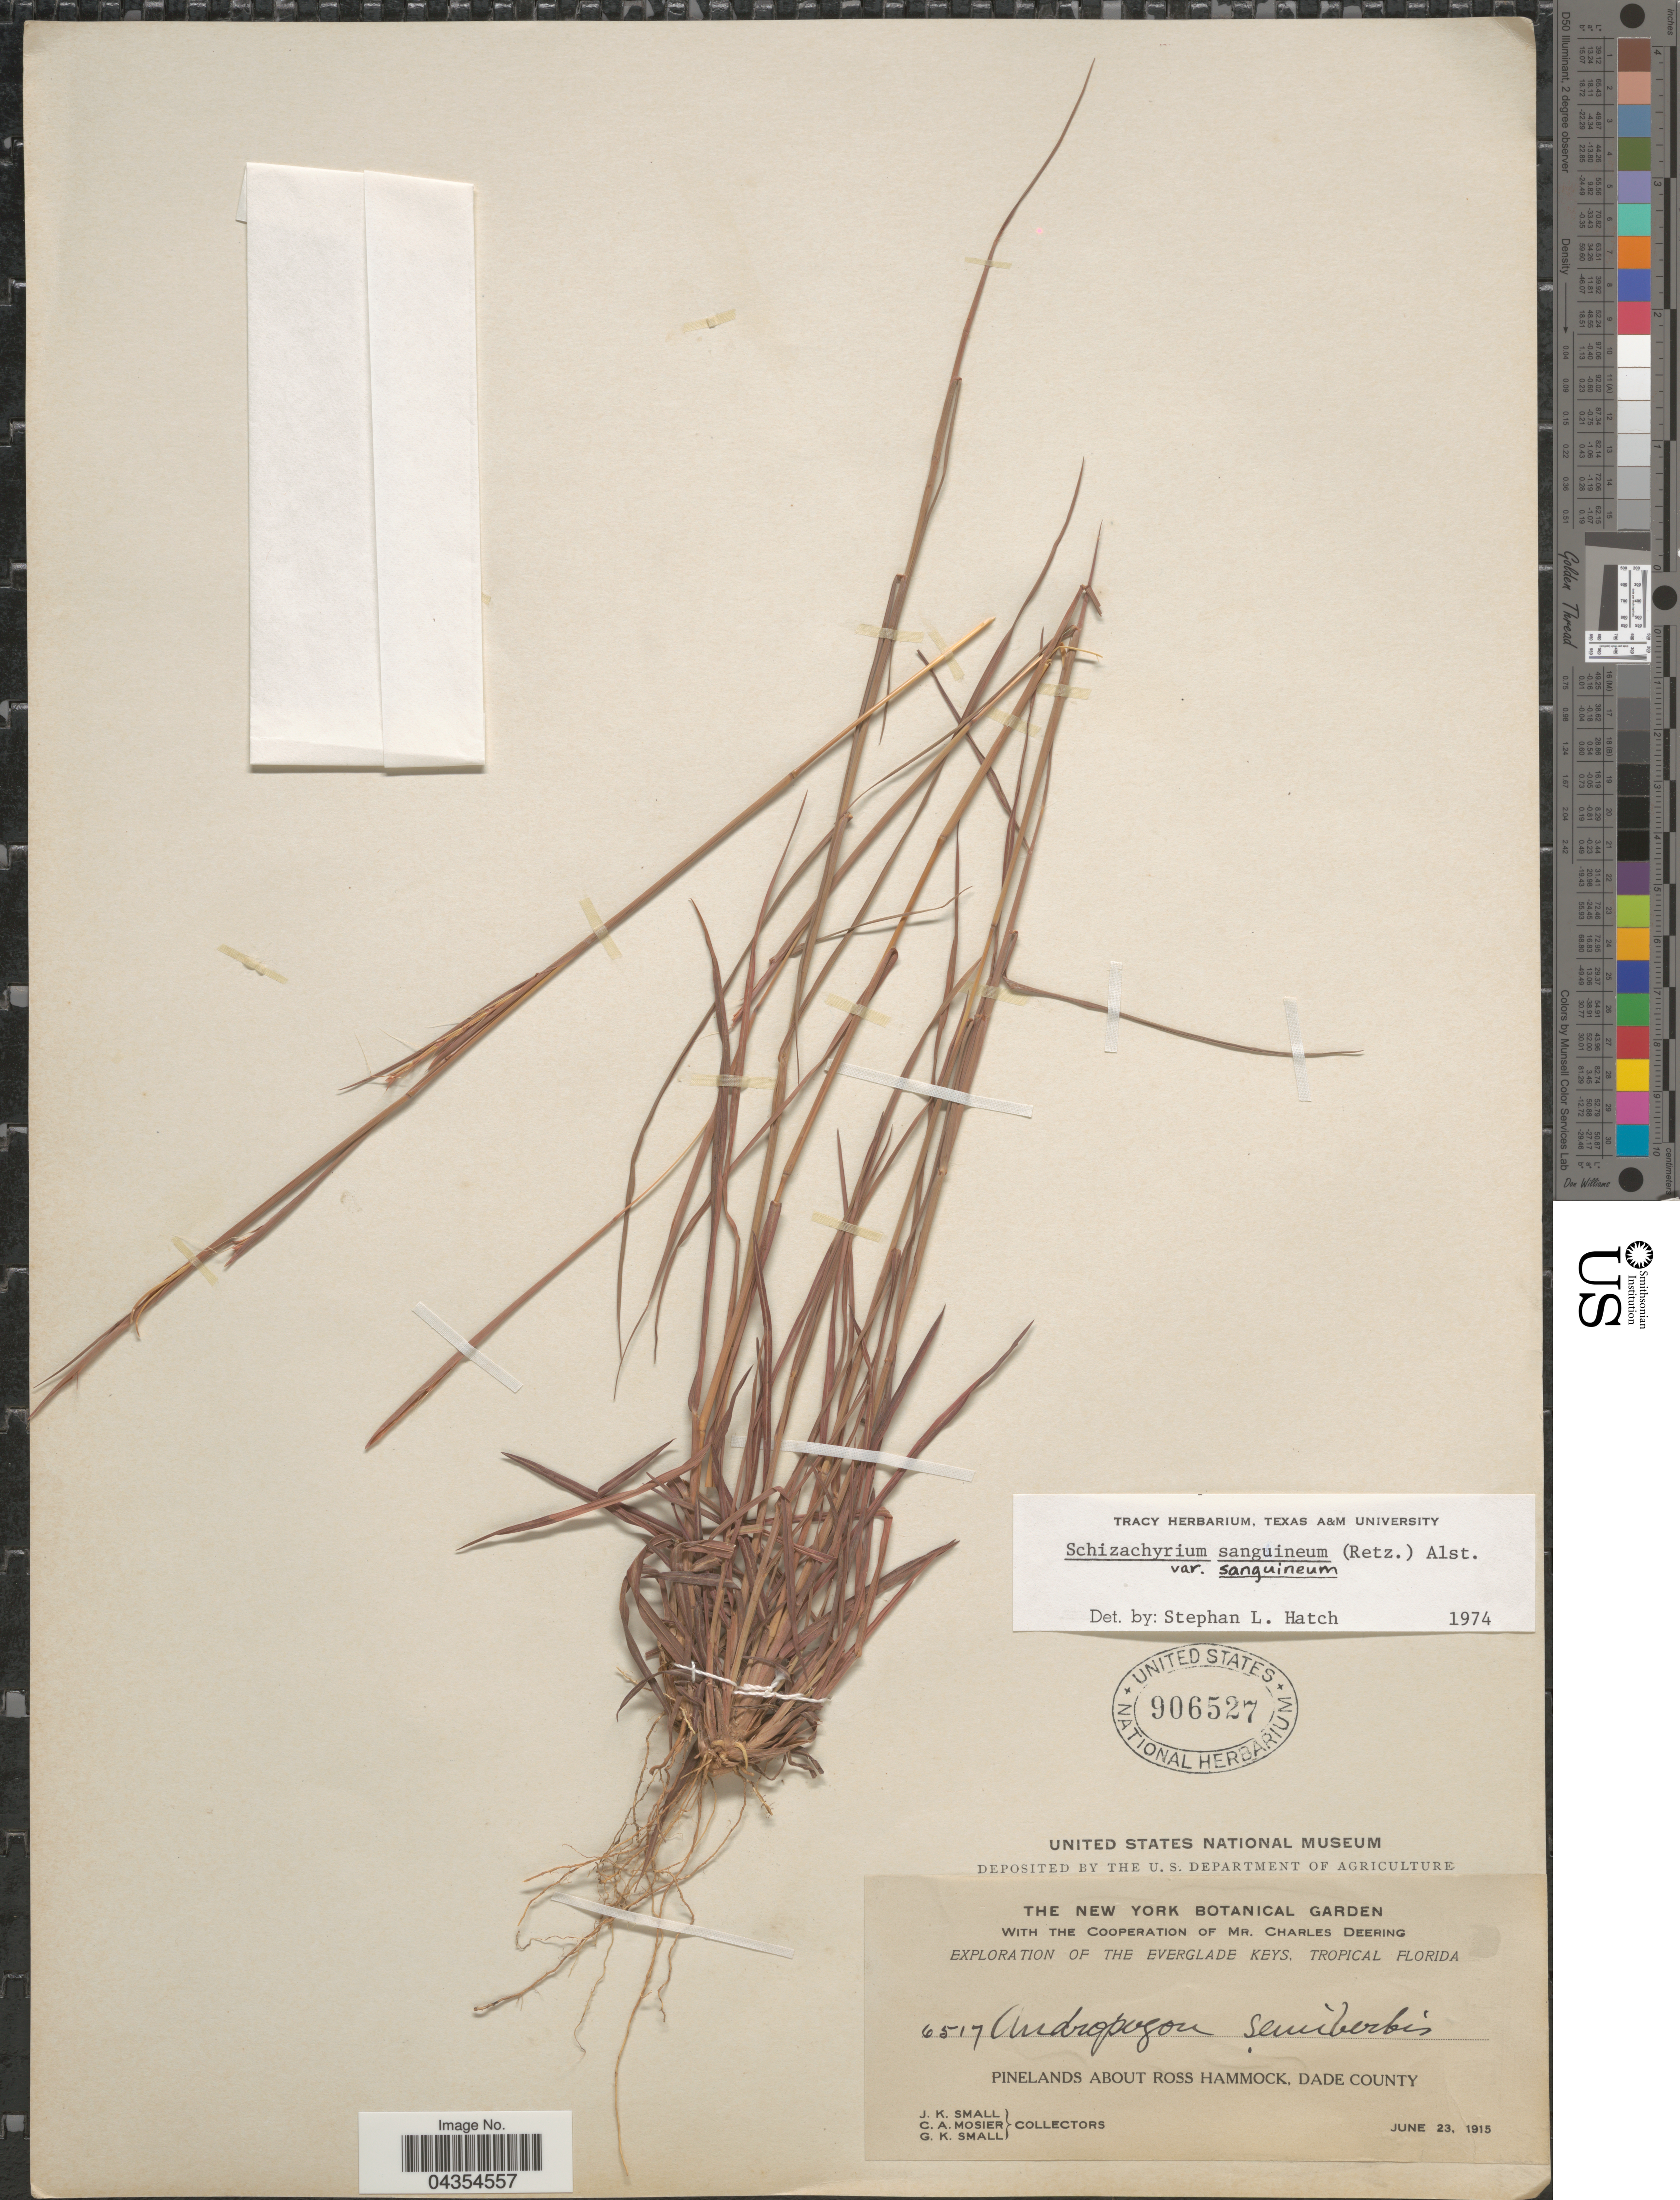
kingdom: Plantae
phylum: Tracheophyta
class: Liliopsida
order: Poales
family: Poaceae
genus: Schizachyrium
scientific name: Schizachyrium sanguineum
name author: (Retz.) Alston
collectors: J. K. Small, C. A. Mosier & G. K. Small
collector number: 6517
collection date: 1915-06-23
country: United States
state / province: Florida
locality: Exploration of The Everglade Keys, Tropical Florida. Pinelands about Ross Hammock, Dade County.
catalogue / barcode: US 906527